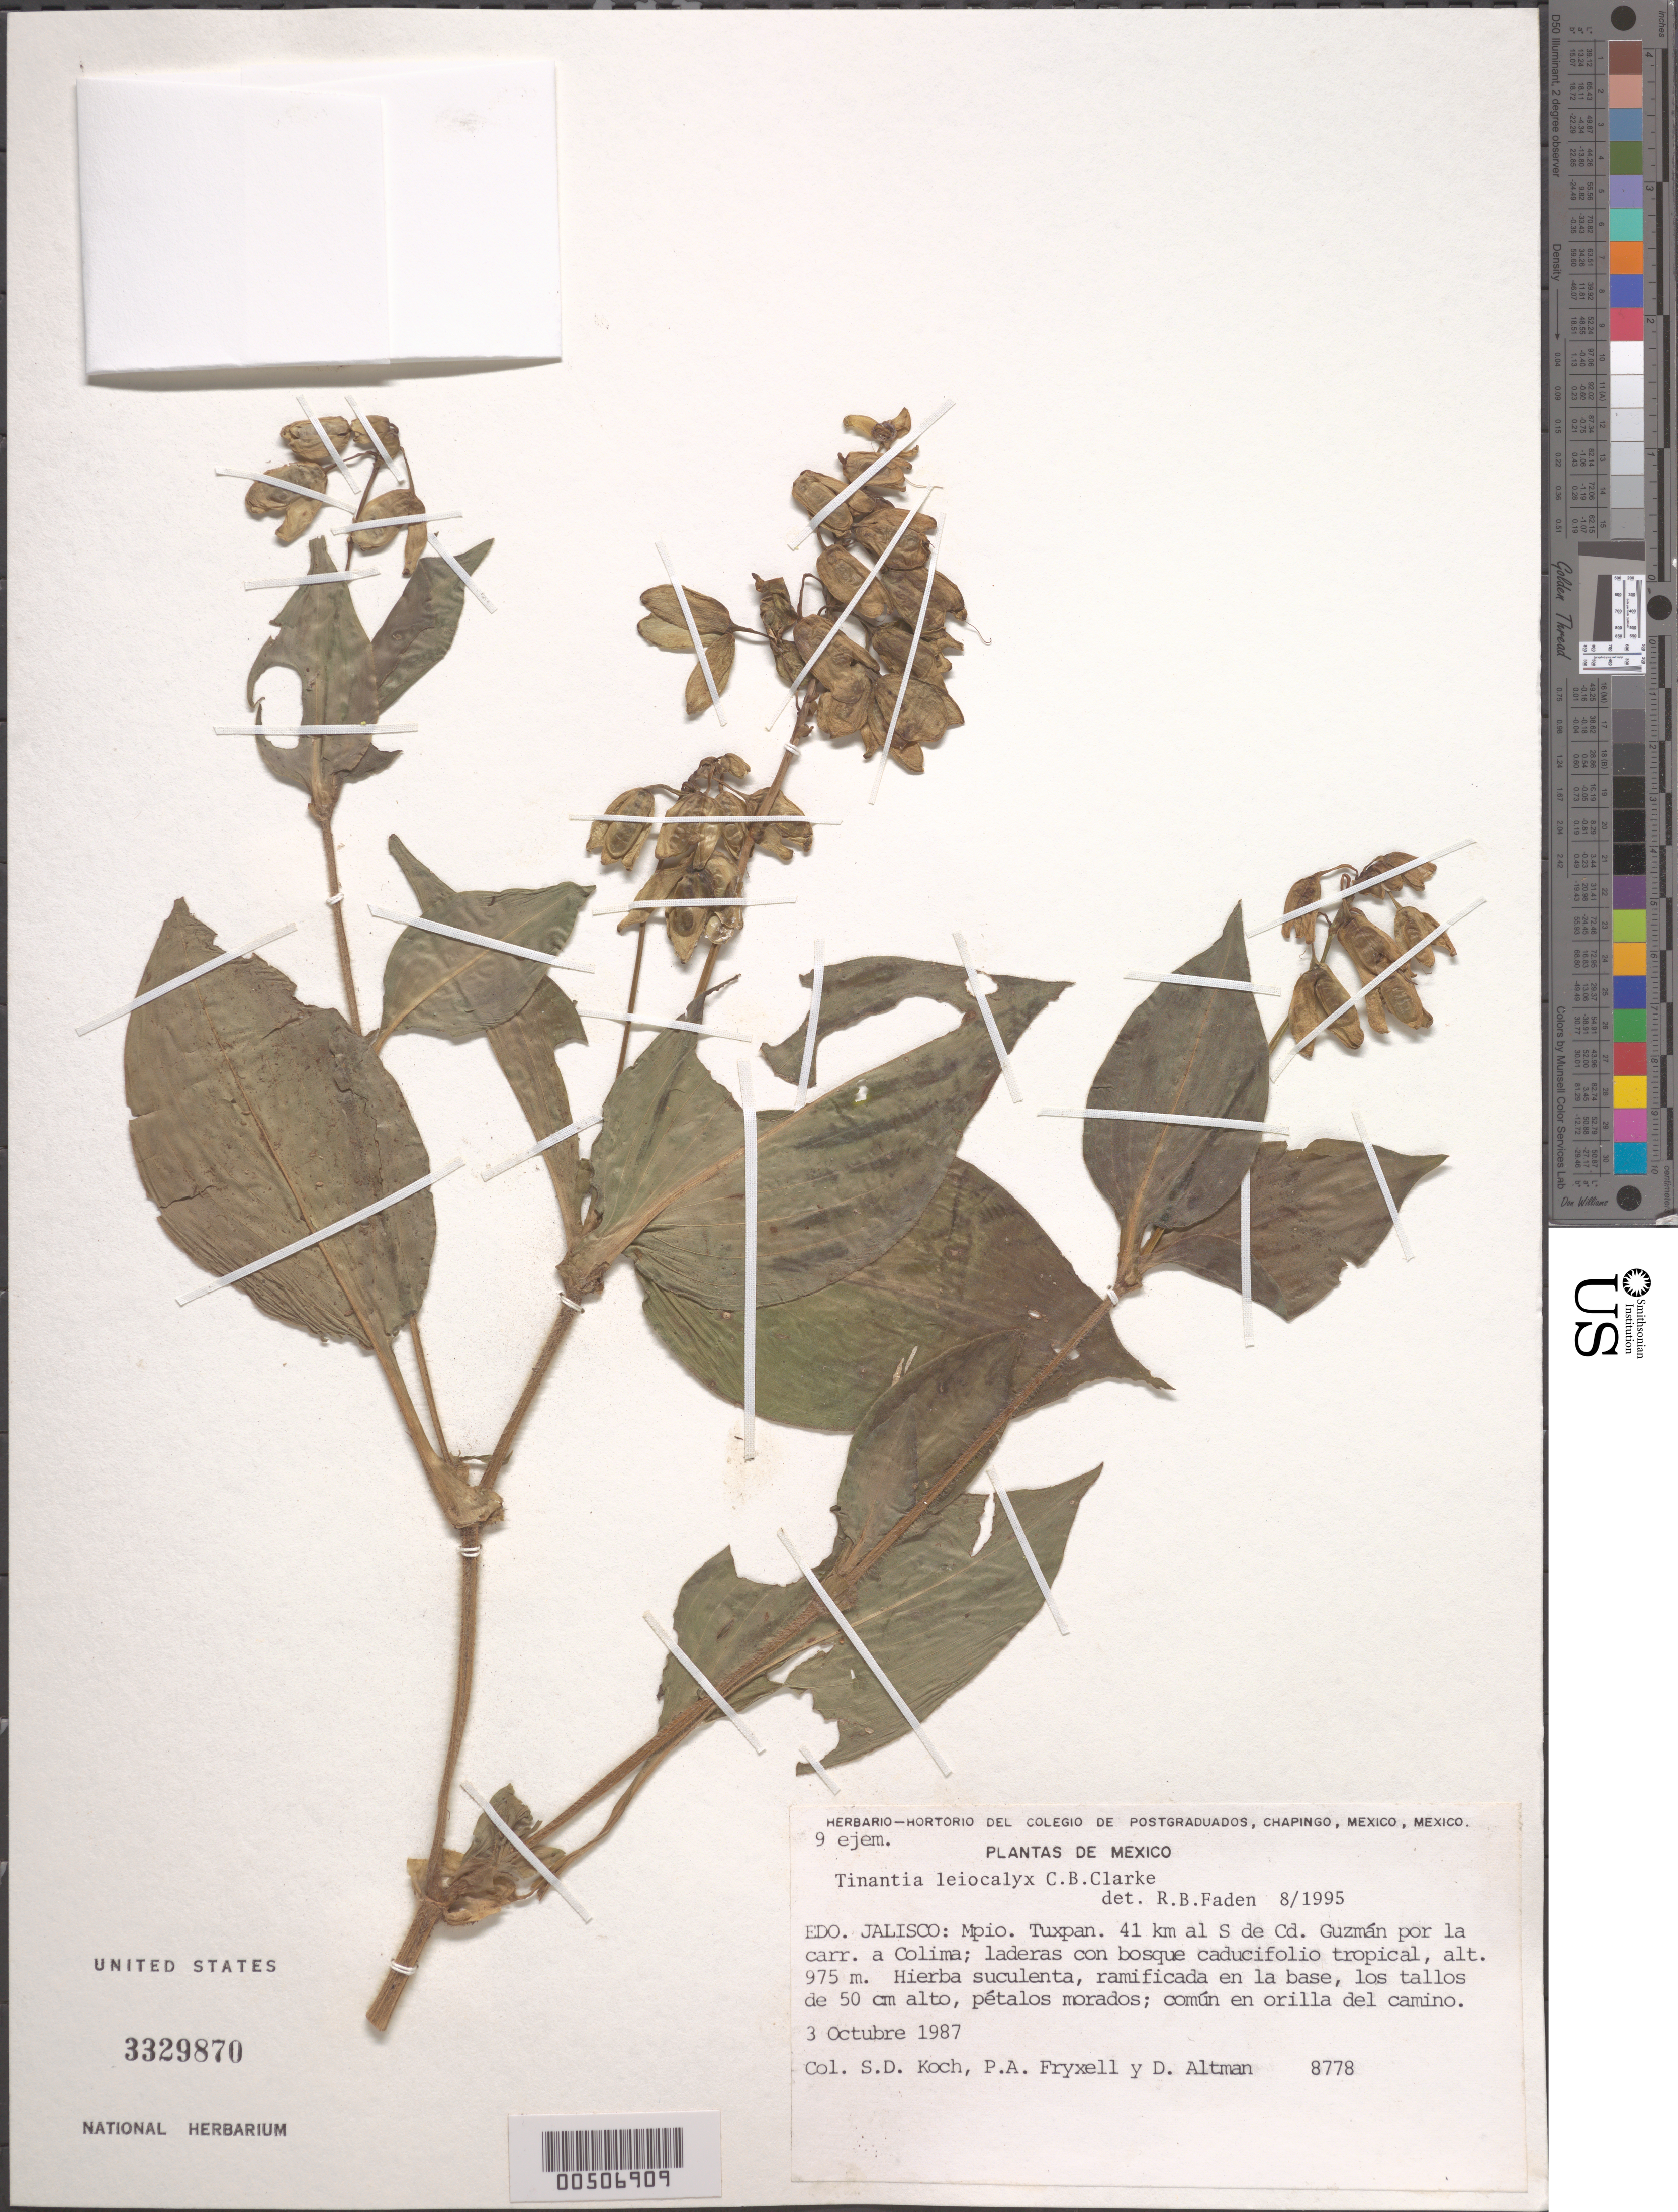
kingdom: Plantae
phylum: Tracheophyta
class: Liliopsida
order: Commelinales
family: Commelinaceae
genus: Tinantia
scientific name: Tinantia leiocalyx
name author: C.B. Clarke in Donn. Sm.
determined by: Faden, Robert B., (US), Smithsonian Institution - National Museum of Natural History (UNITED STATES)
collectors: S. D. Koch, P. A. Fryxell & D. Altman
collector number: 8778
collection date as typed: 03 Oct 1987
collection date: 1987-10-03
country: Mexico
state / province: Jalisco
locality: Tuxpan, Colima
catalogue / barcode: US 3329870